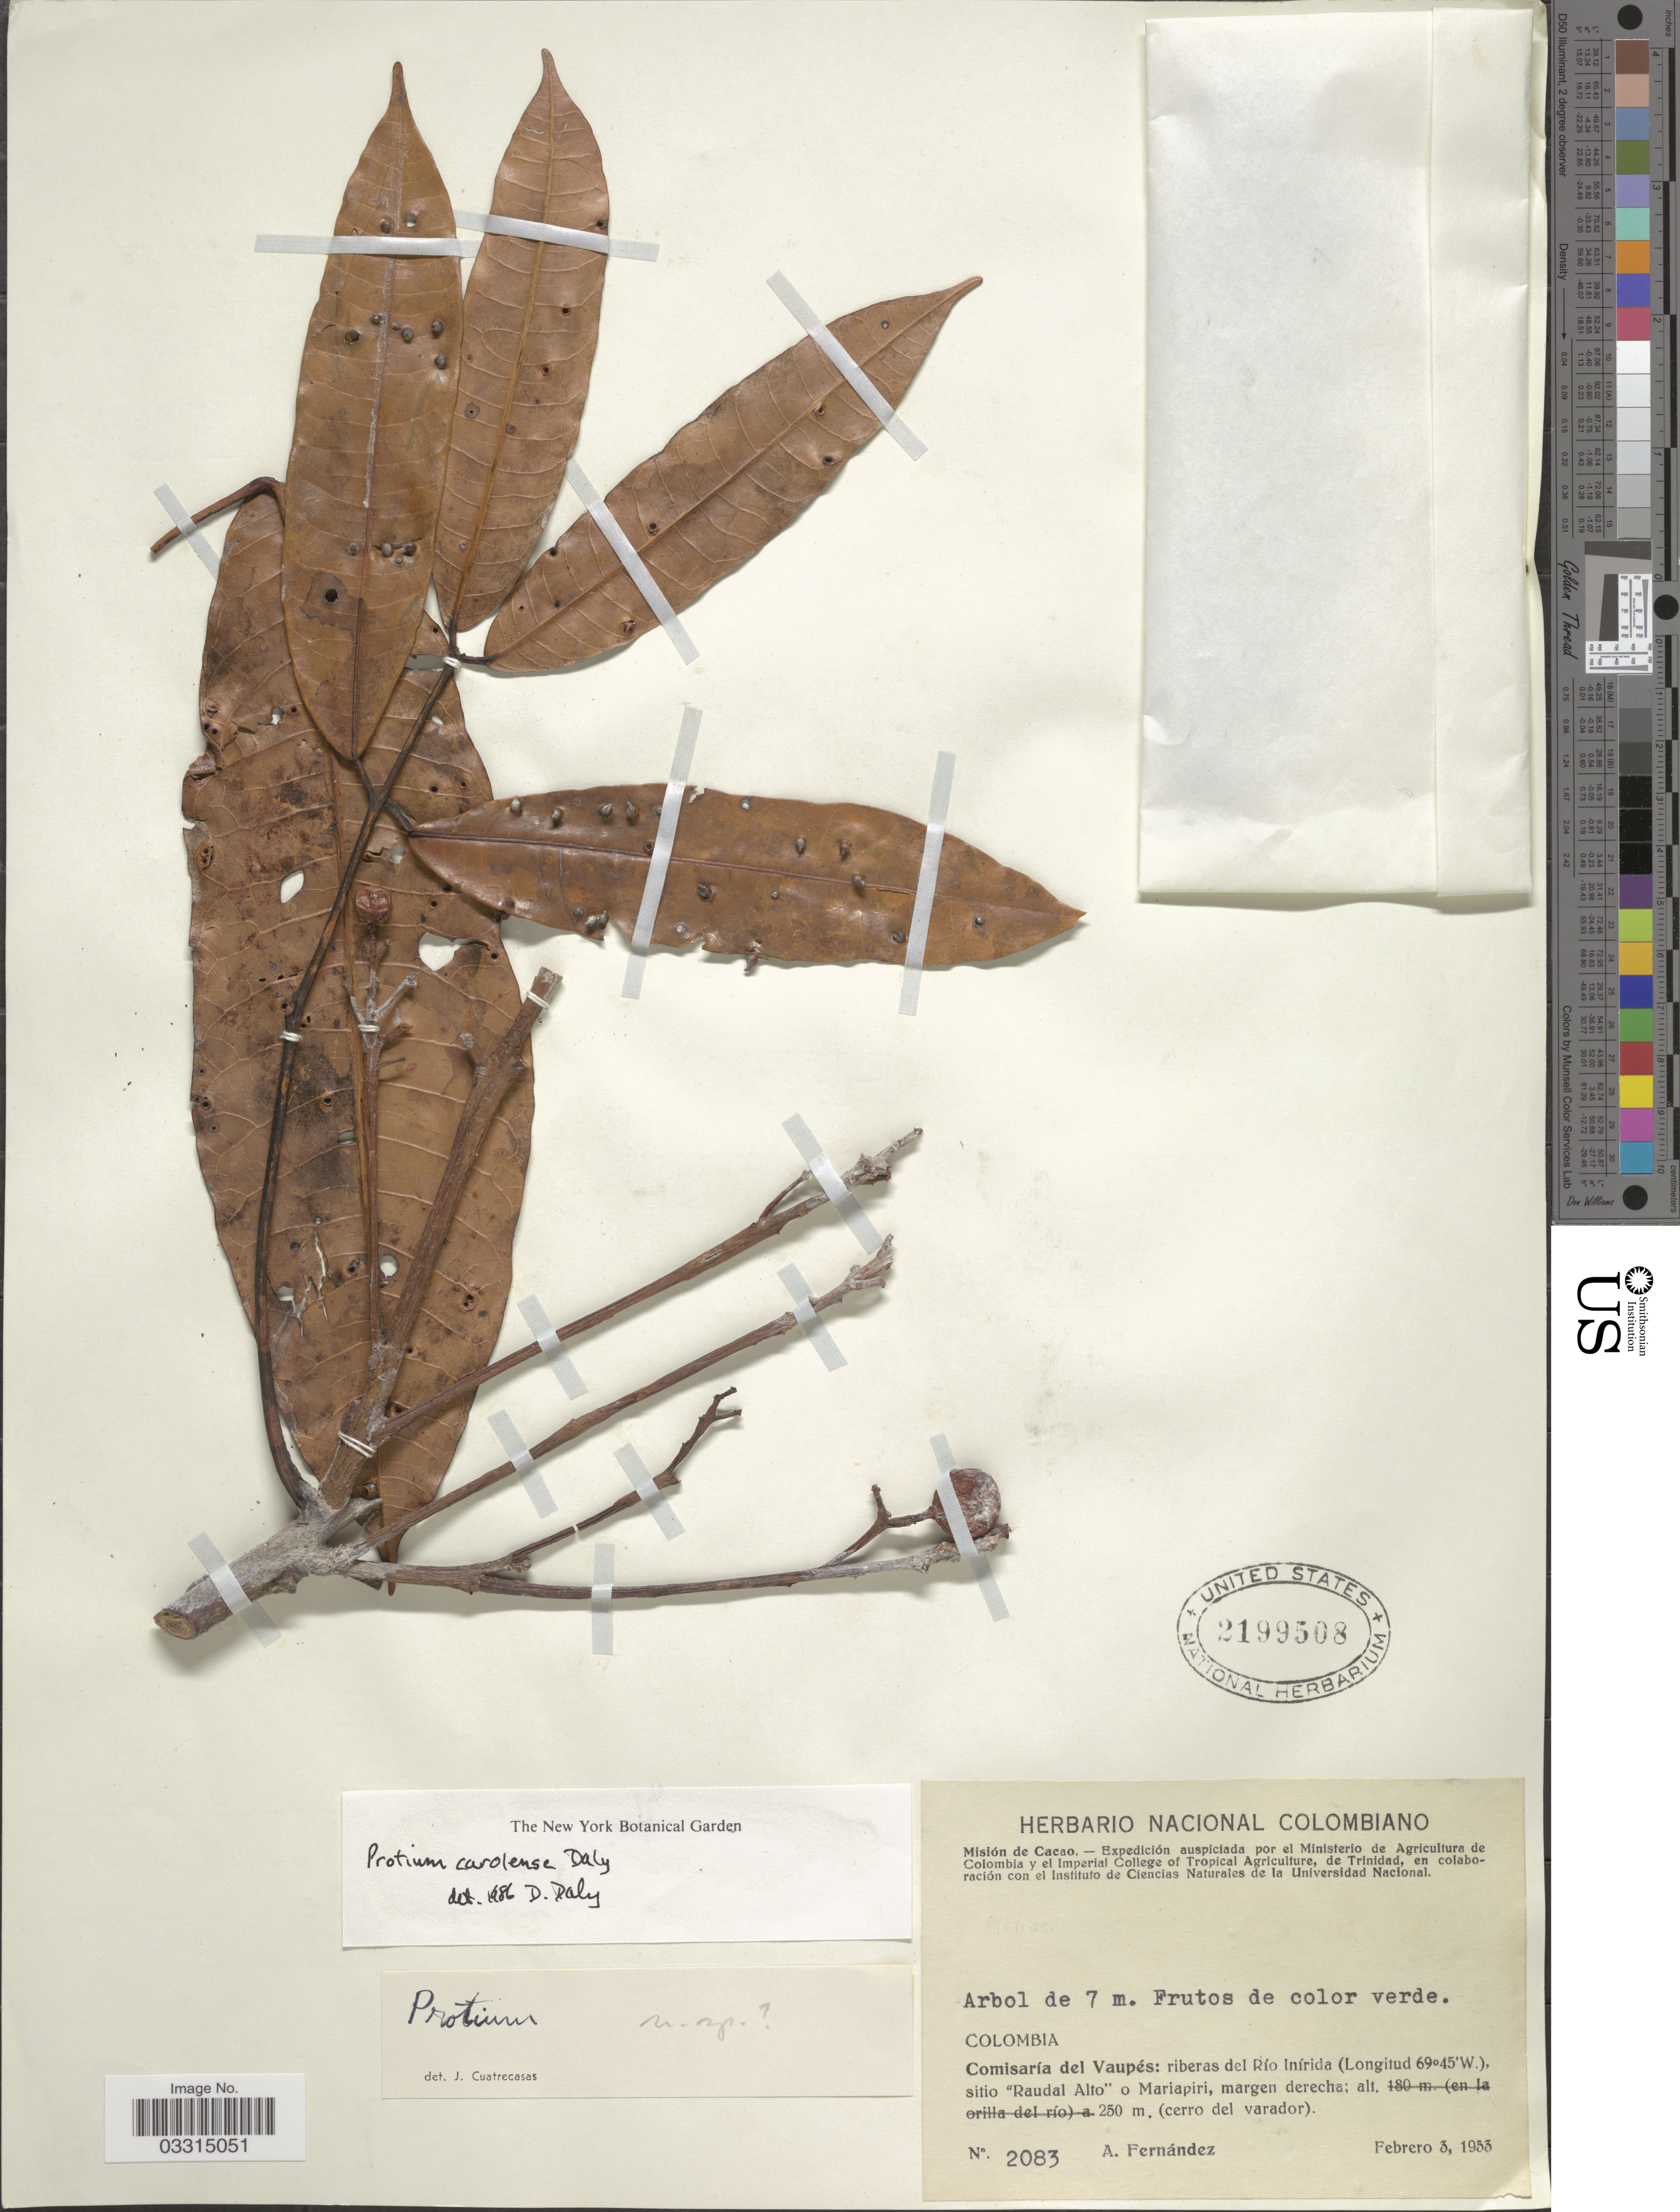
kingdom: Plantae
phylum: Tracheophyta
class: Magnoliopsida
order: Sapindales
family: Burseraceae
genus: Protium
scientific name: Protium carolense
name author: Daly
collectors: A. Fernández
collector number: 2083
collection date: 1953-02-03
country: Colombia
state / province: Vaupés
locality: Comisaría del Vaupés: riberas del Río Inírida, sitio "Raudal Alto" o Mariapiri, margen derecha.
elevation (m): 250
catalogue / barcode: US 2199508